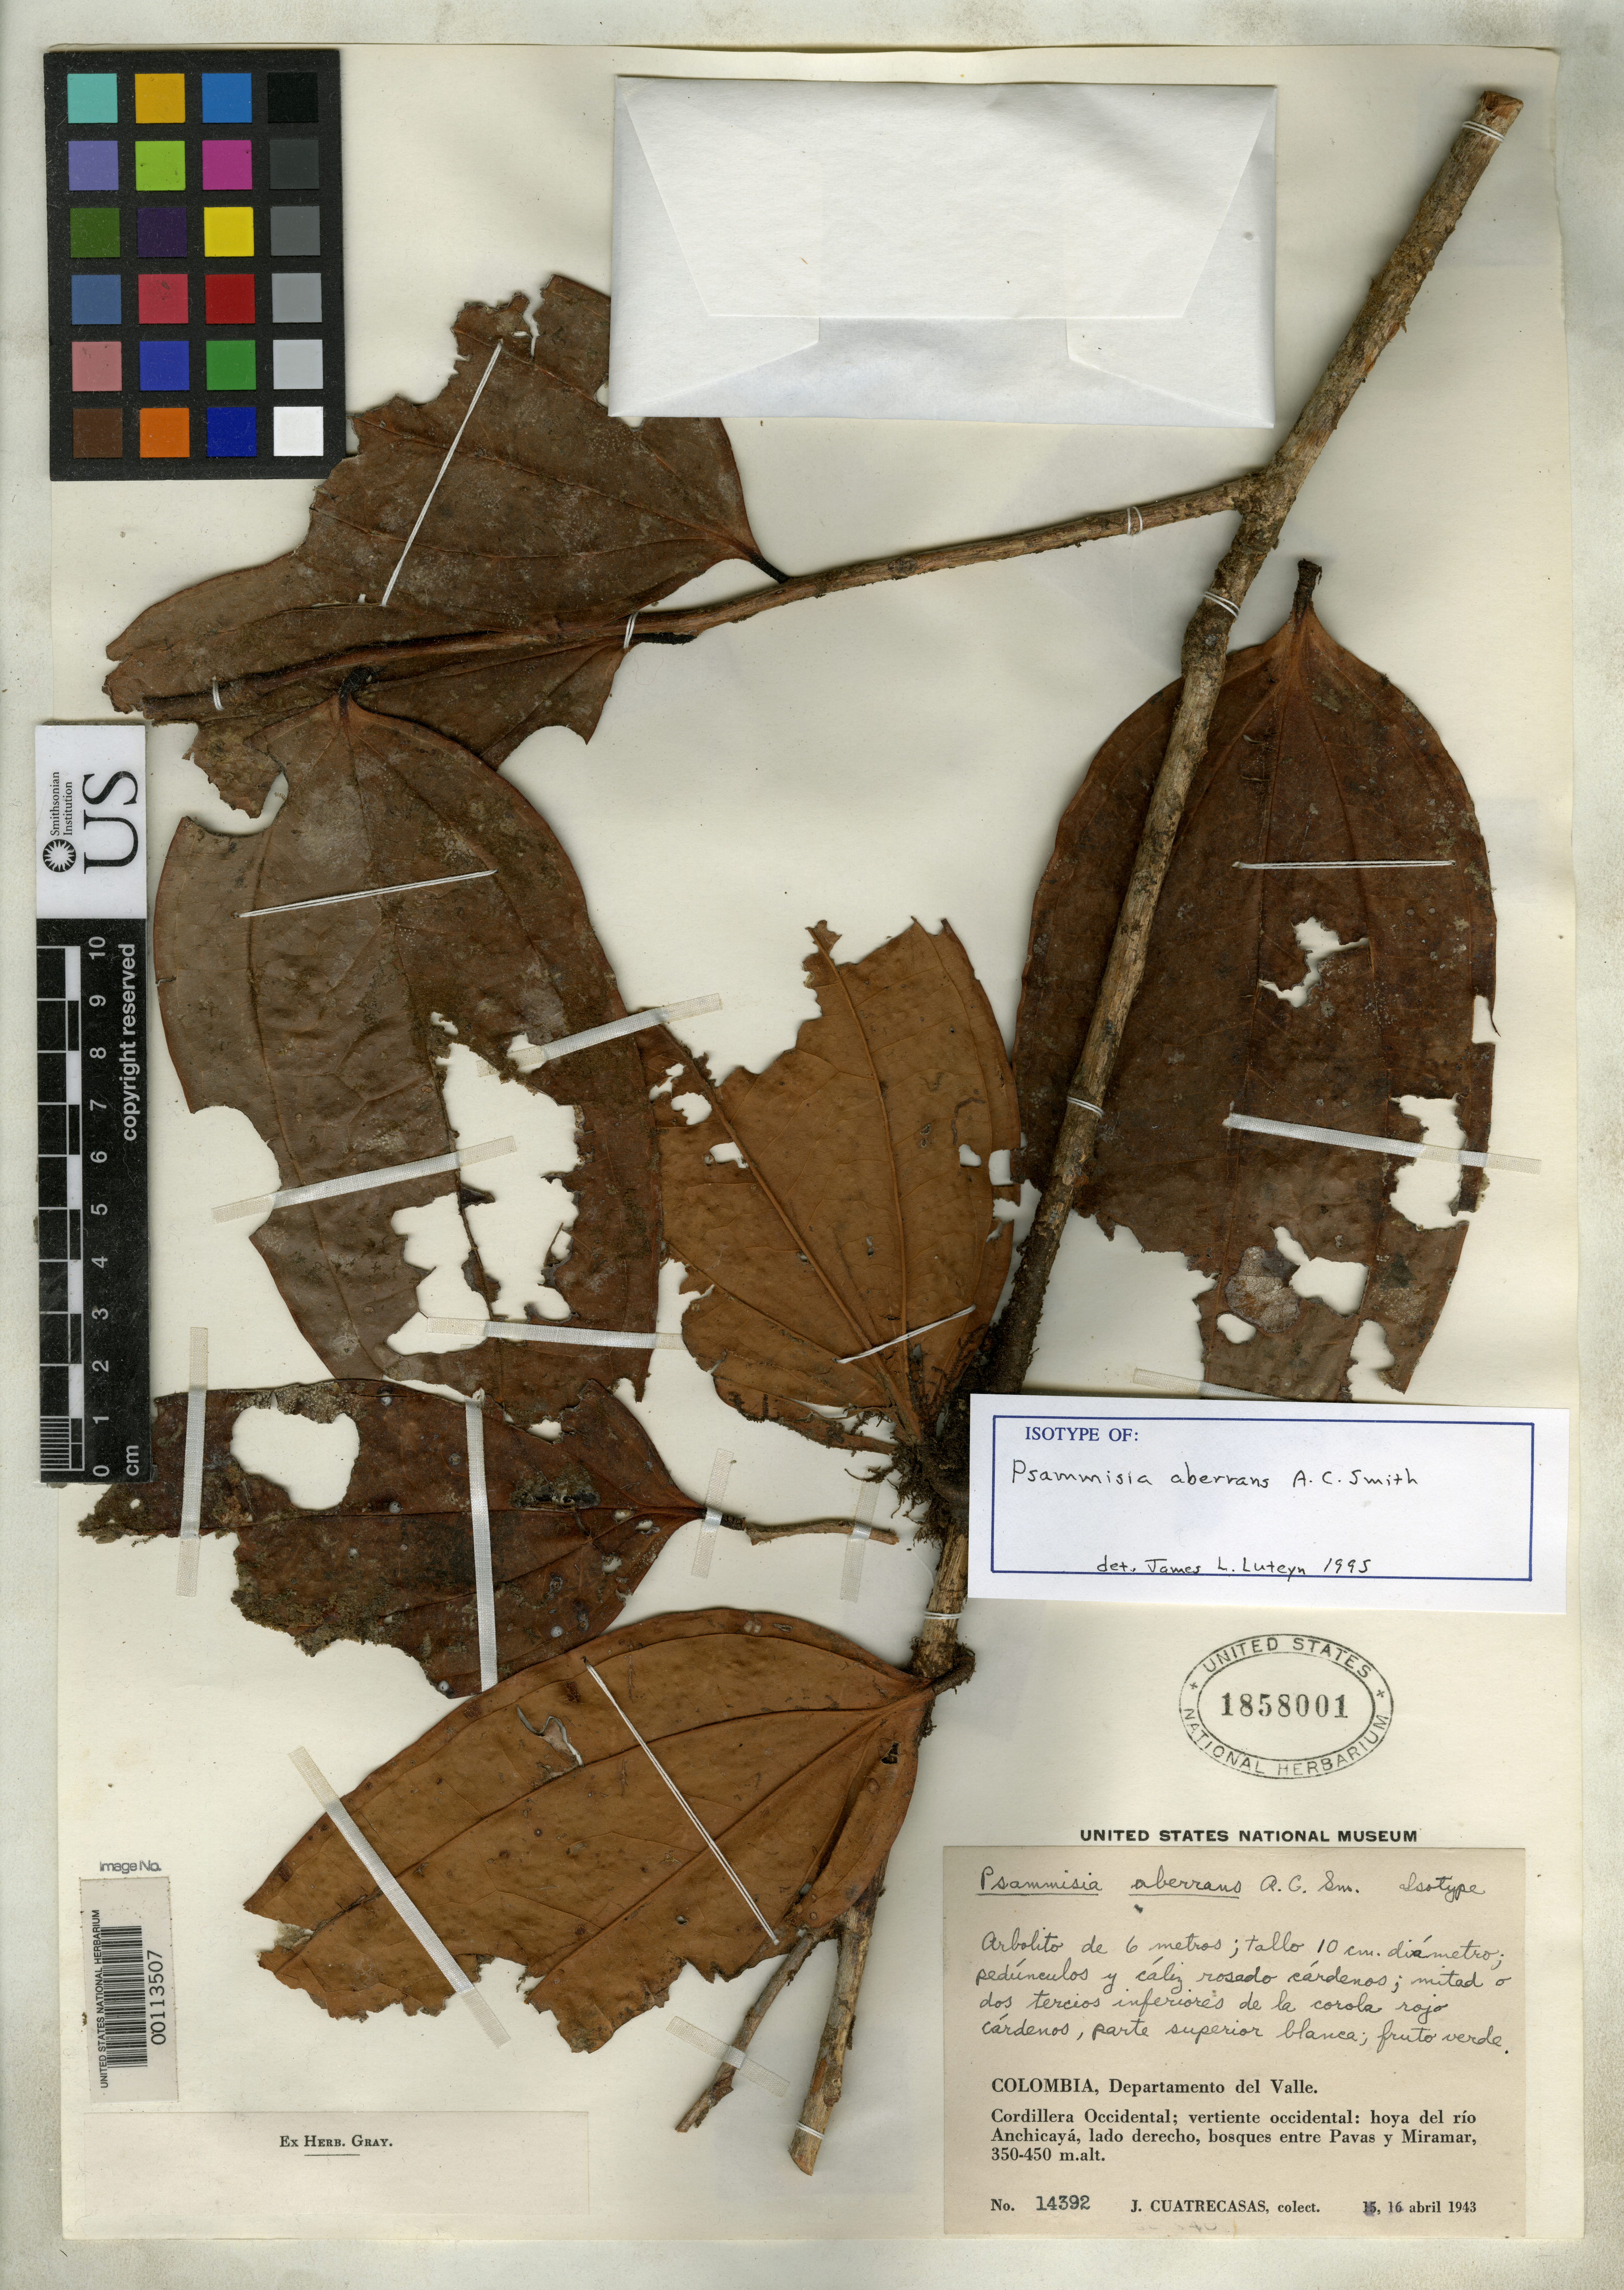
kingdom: Plantae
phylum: Tracheophyta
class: Magnoliopsida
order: Ericales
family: Ericaceae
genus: Psammisia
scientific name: Psammisia aberrans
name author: A.C. Sm.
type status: Isotype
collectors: J. Cuatrecasas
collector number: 14392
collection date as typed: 16 Apr 1943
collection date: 1943-04-16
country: Colombia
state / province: Valle del Cauca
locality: Hoya del Rio Anchicaya, between Pavas and Miramar.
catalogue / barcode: US 1858001